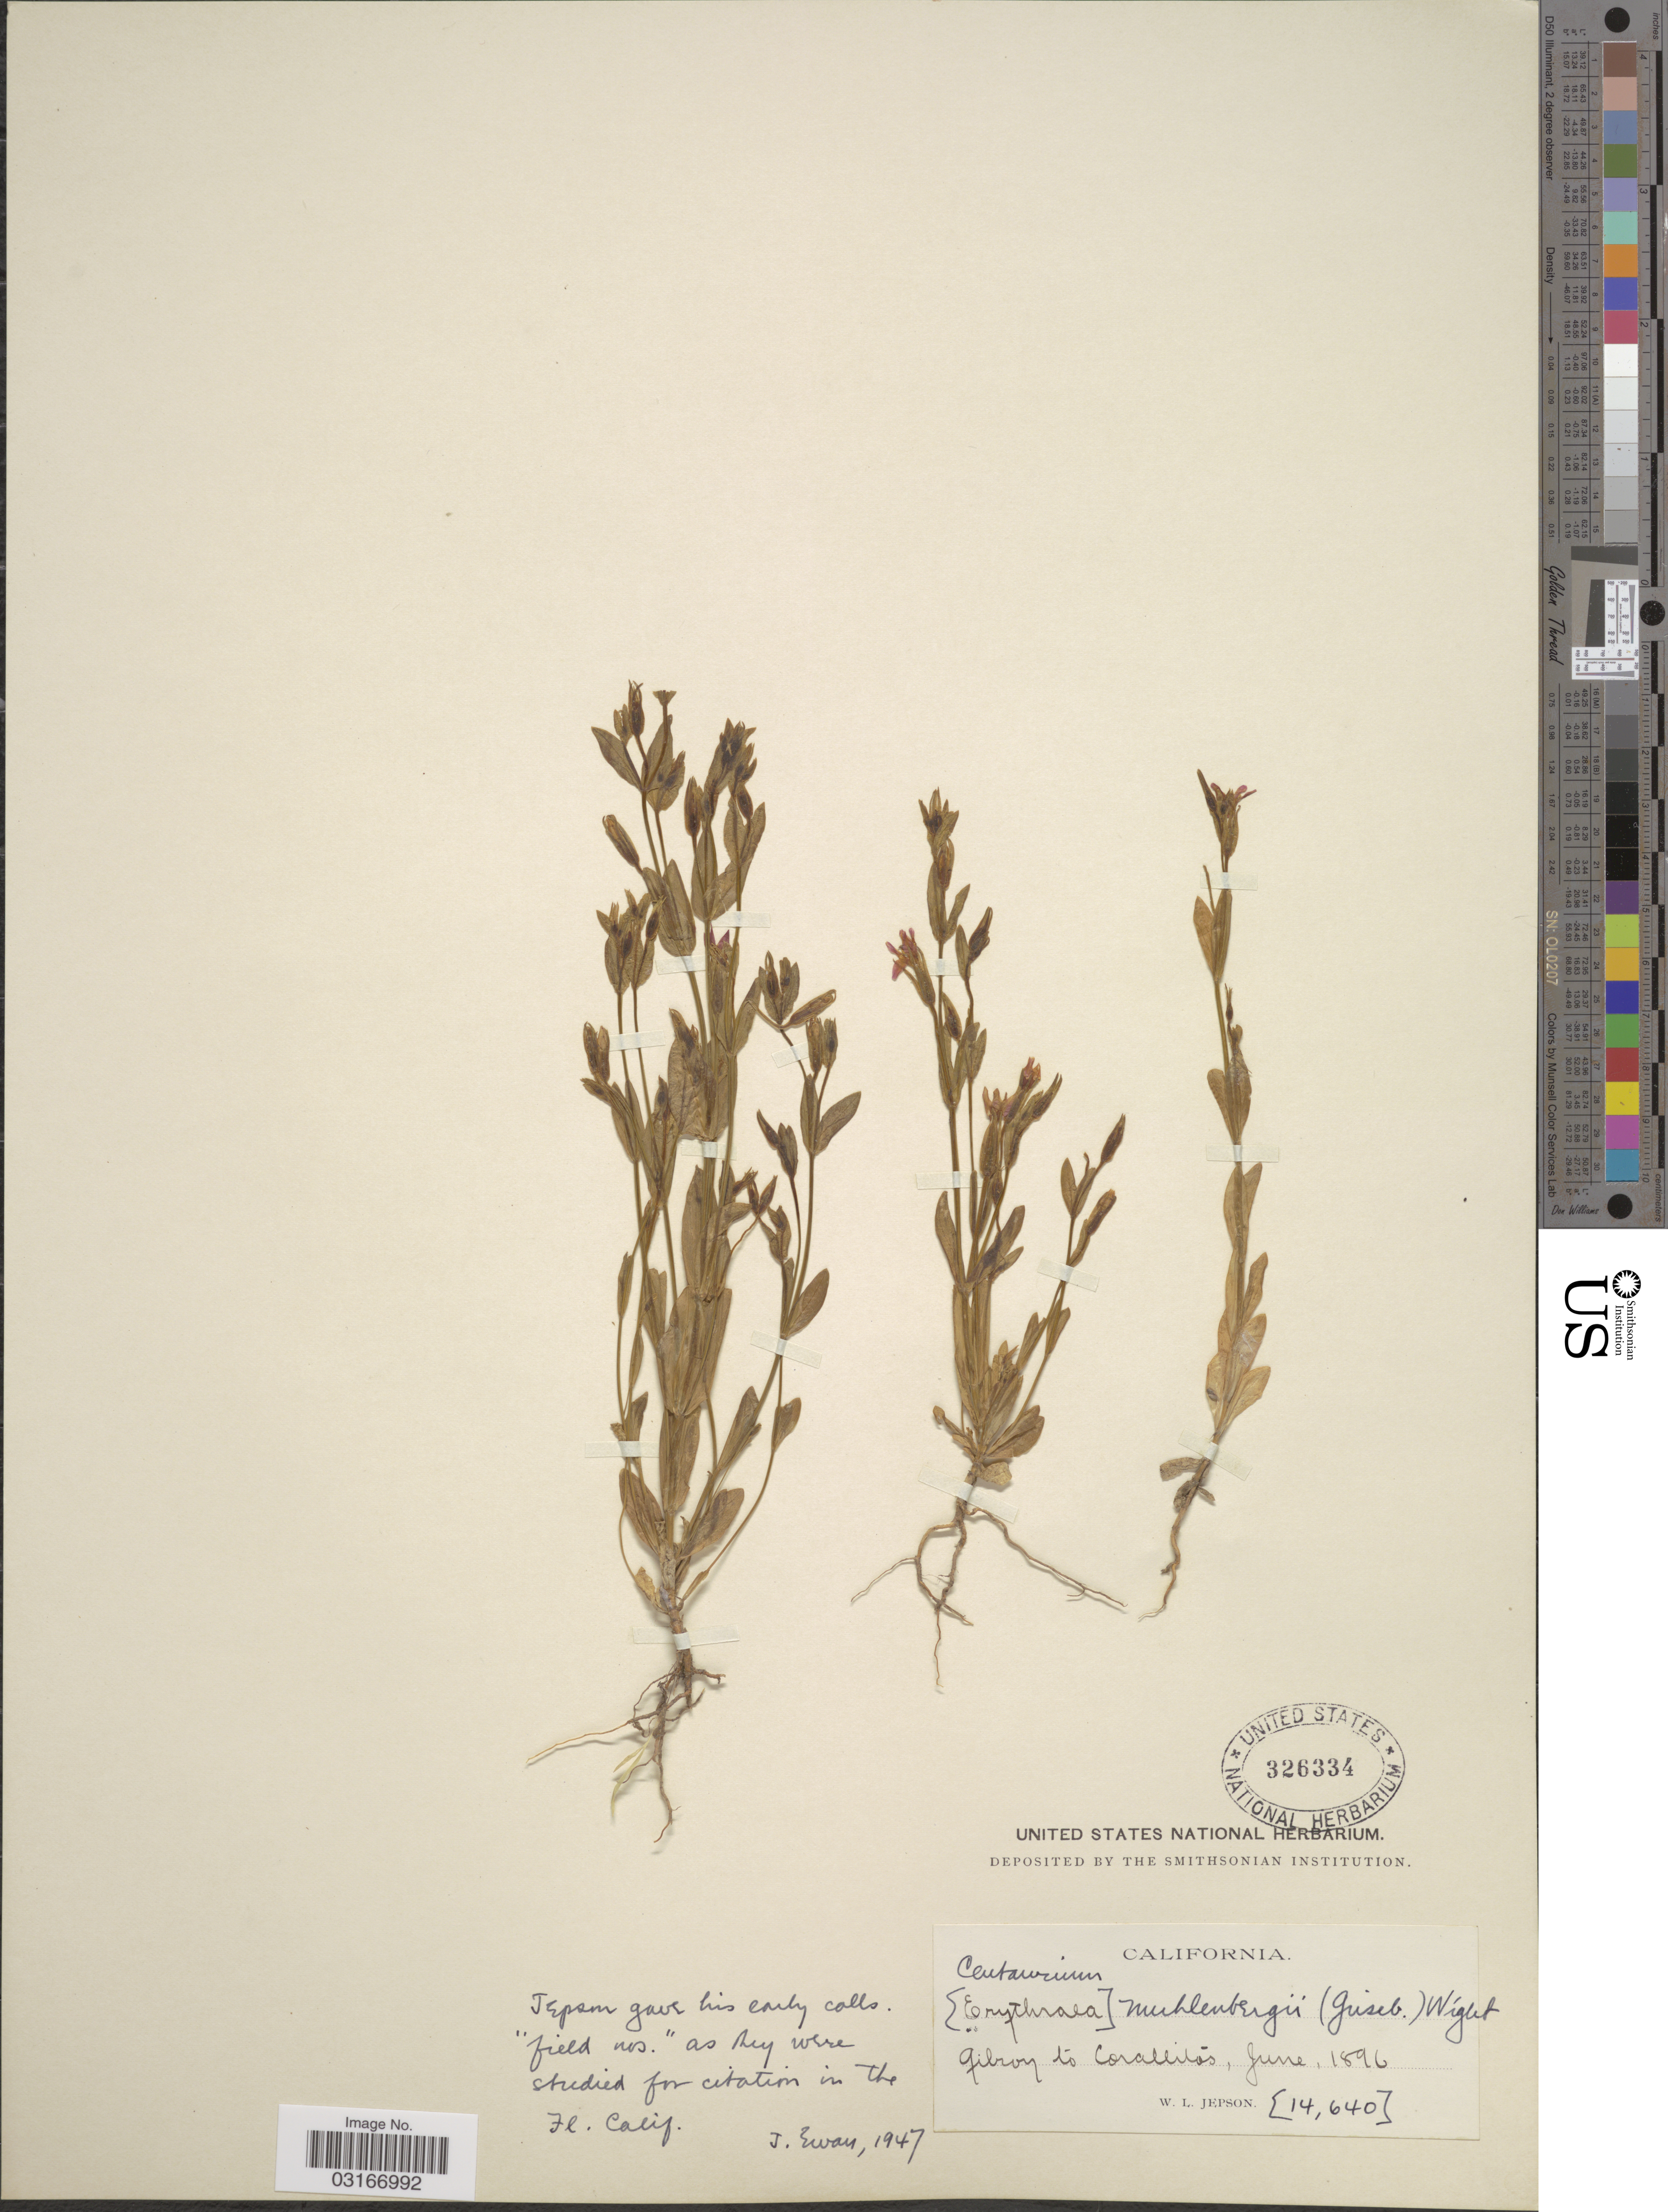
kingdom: Plantae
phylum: Tracheophyta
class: Magnoliopsida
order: Gentianales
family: Gentianaceae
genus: Centaurium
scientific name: Centaurium muehlenbergii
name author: (Griseb.) W. Wight ex Piper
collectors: W. L. Jepson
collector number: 14640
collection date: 1896-06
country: United States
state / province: California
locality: Gilroy to Corallitos.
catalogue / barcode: US 326334